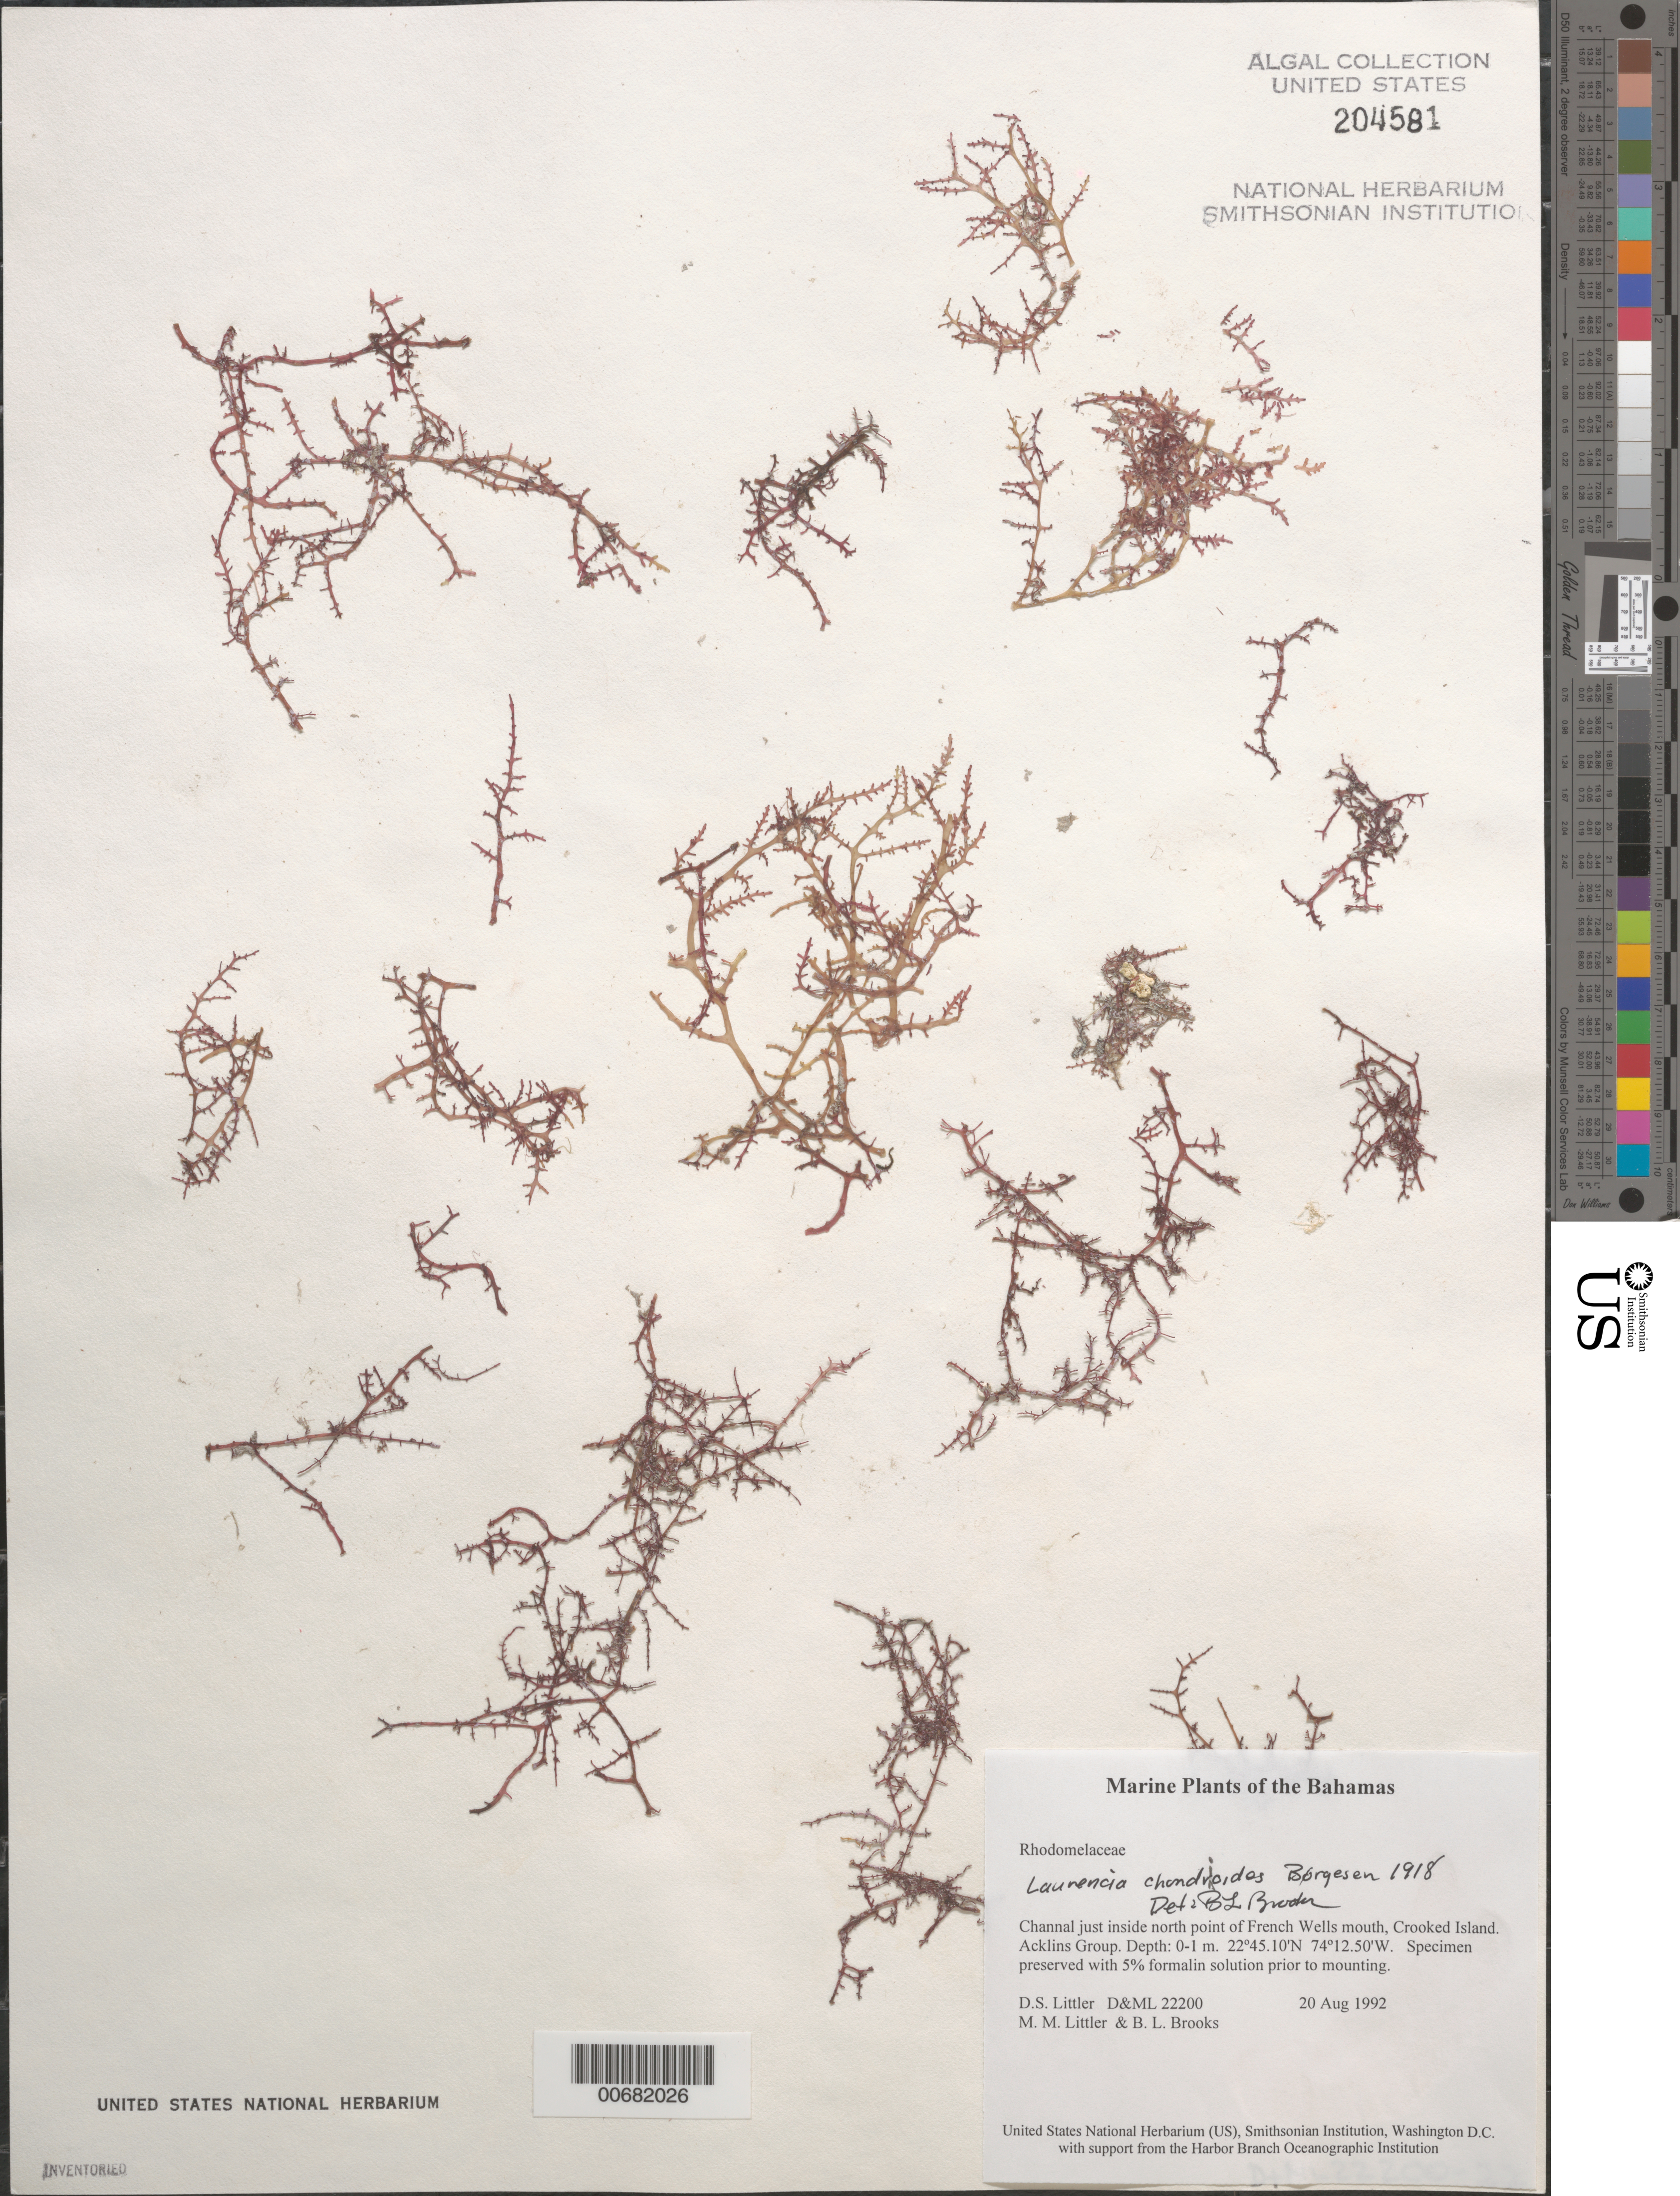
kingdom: Plantae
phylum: Rhodophyta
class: Florideophyceae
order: Ceramiales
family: Rhodomelaceae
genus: Laurencia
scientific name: Laurencia chondrioides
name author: Børgesen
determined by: Brooks, B. L., (BOT), Smithsonian Institution - National Museum of Natural History (UNITED STATES)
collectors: D. S. Littler, M. M. Littler & B. Brooks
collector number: D&ML 22200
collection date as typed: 20 Aug 1992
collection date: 1992-08-20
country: Bahamas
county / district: Crooked Island District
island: Crooked Island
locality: Channel just inside north point of French Wells mouth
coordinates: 22 45.10' N, 74 12.50' W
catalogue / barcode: US 204581